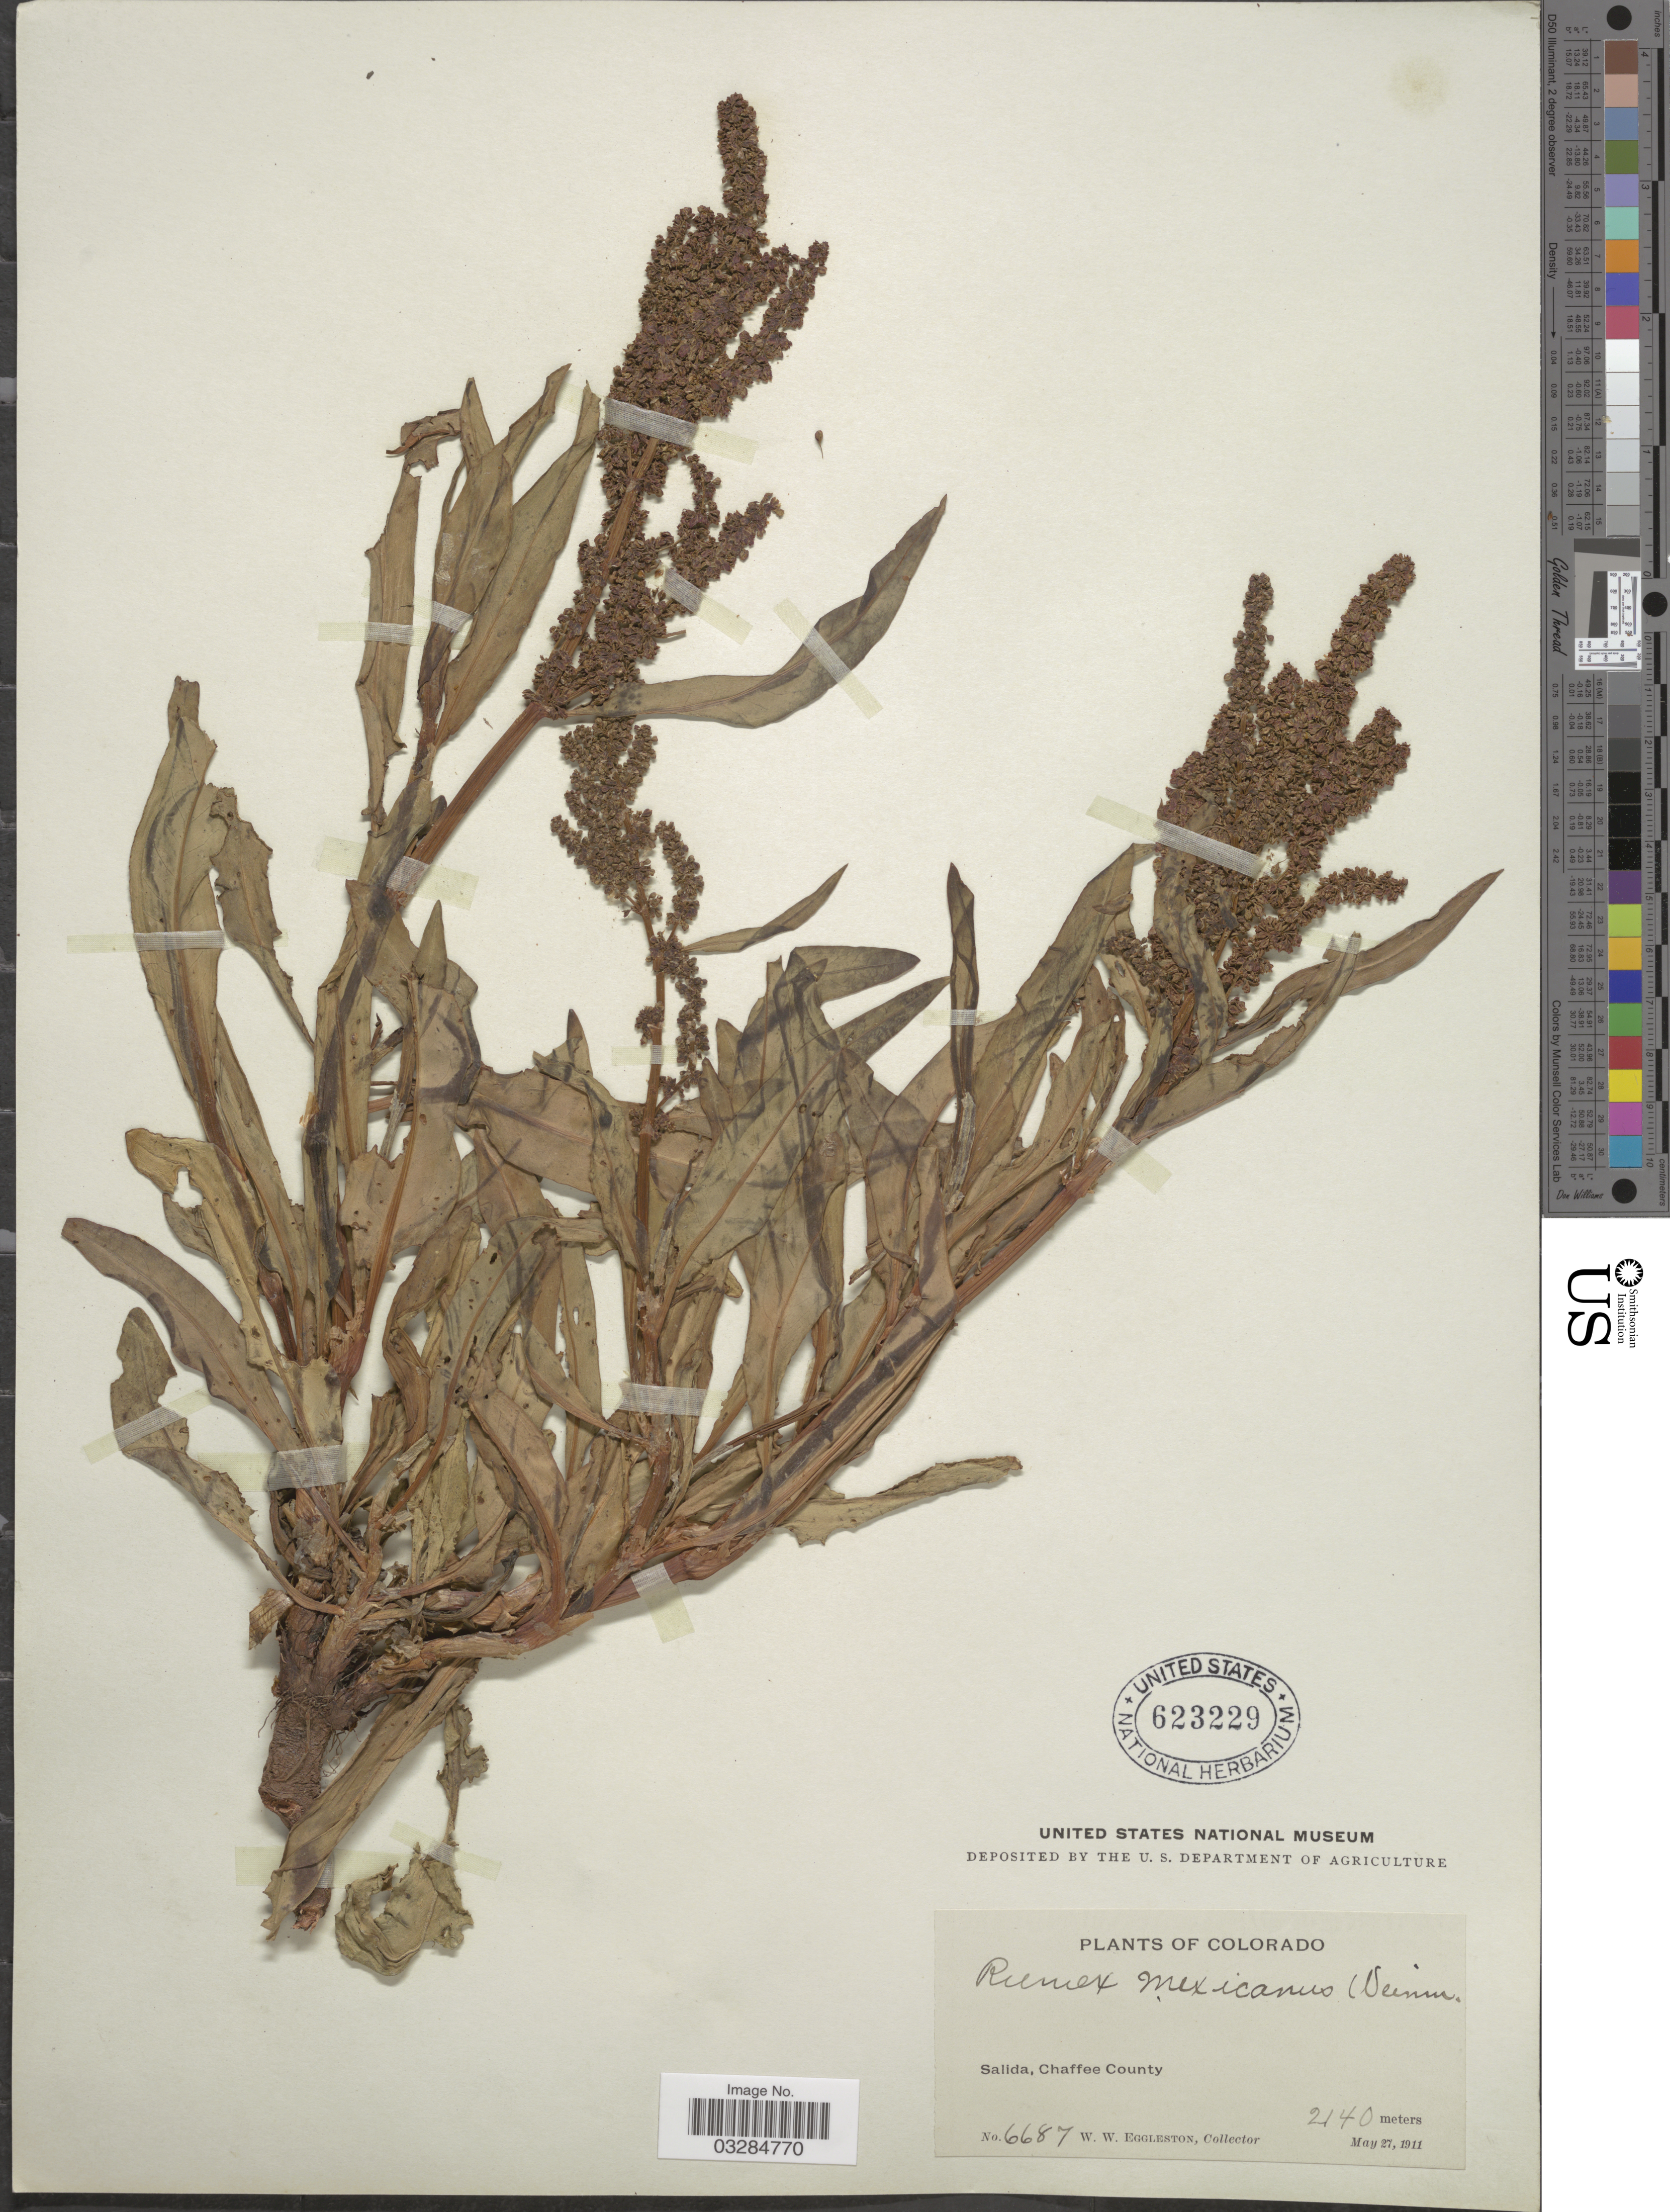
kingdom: Plantae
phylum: Tracheophyta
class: Magnoliopsida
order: Caryophyllales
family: Polygonaceae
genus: Rumex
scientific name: Rumex triangulivalvis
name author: (Danser) Rech. f.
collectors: W. W. Eggleston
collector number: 6687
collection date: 1911-05-27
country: United States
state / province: Colorado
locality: Salida, Chaffee County.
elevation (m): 2140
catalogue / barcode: US 623229